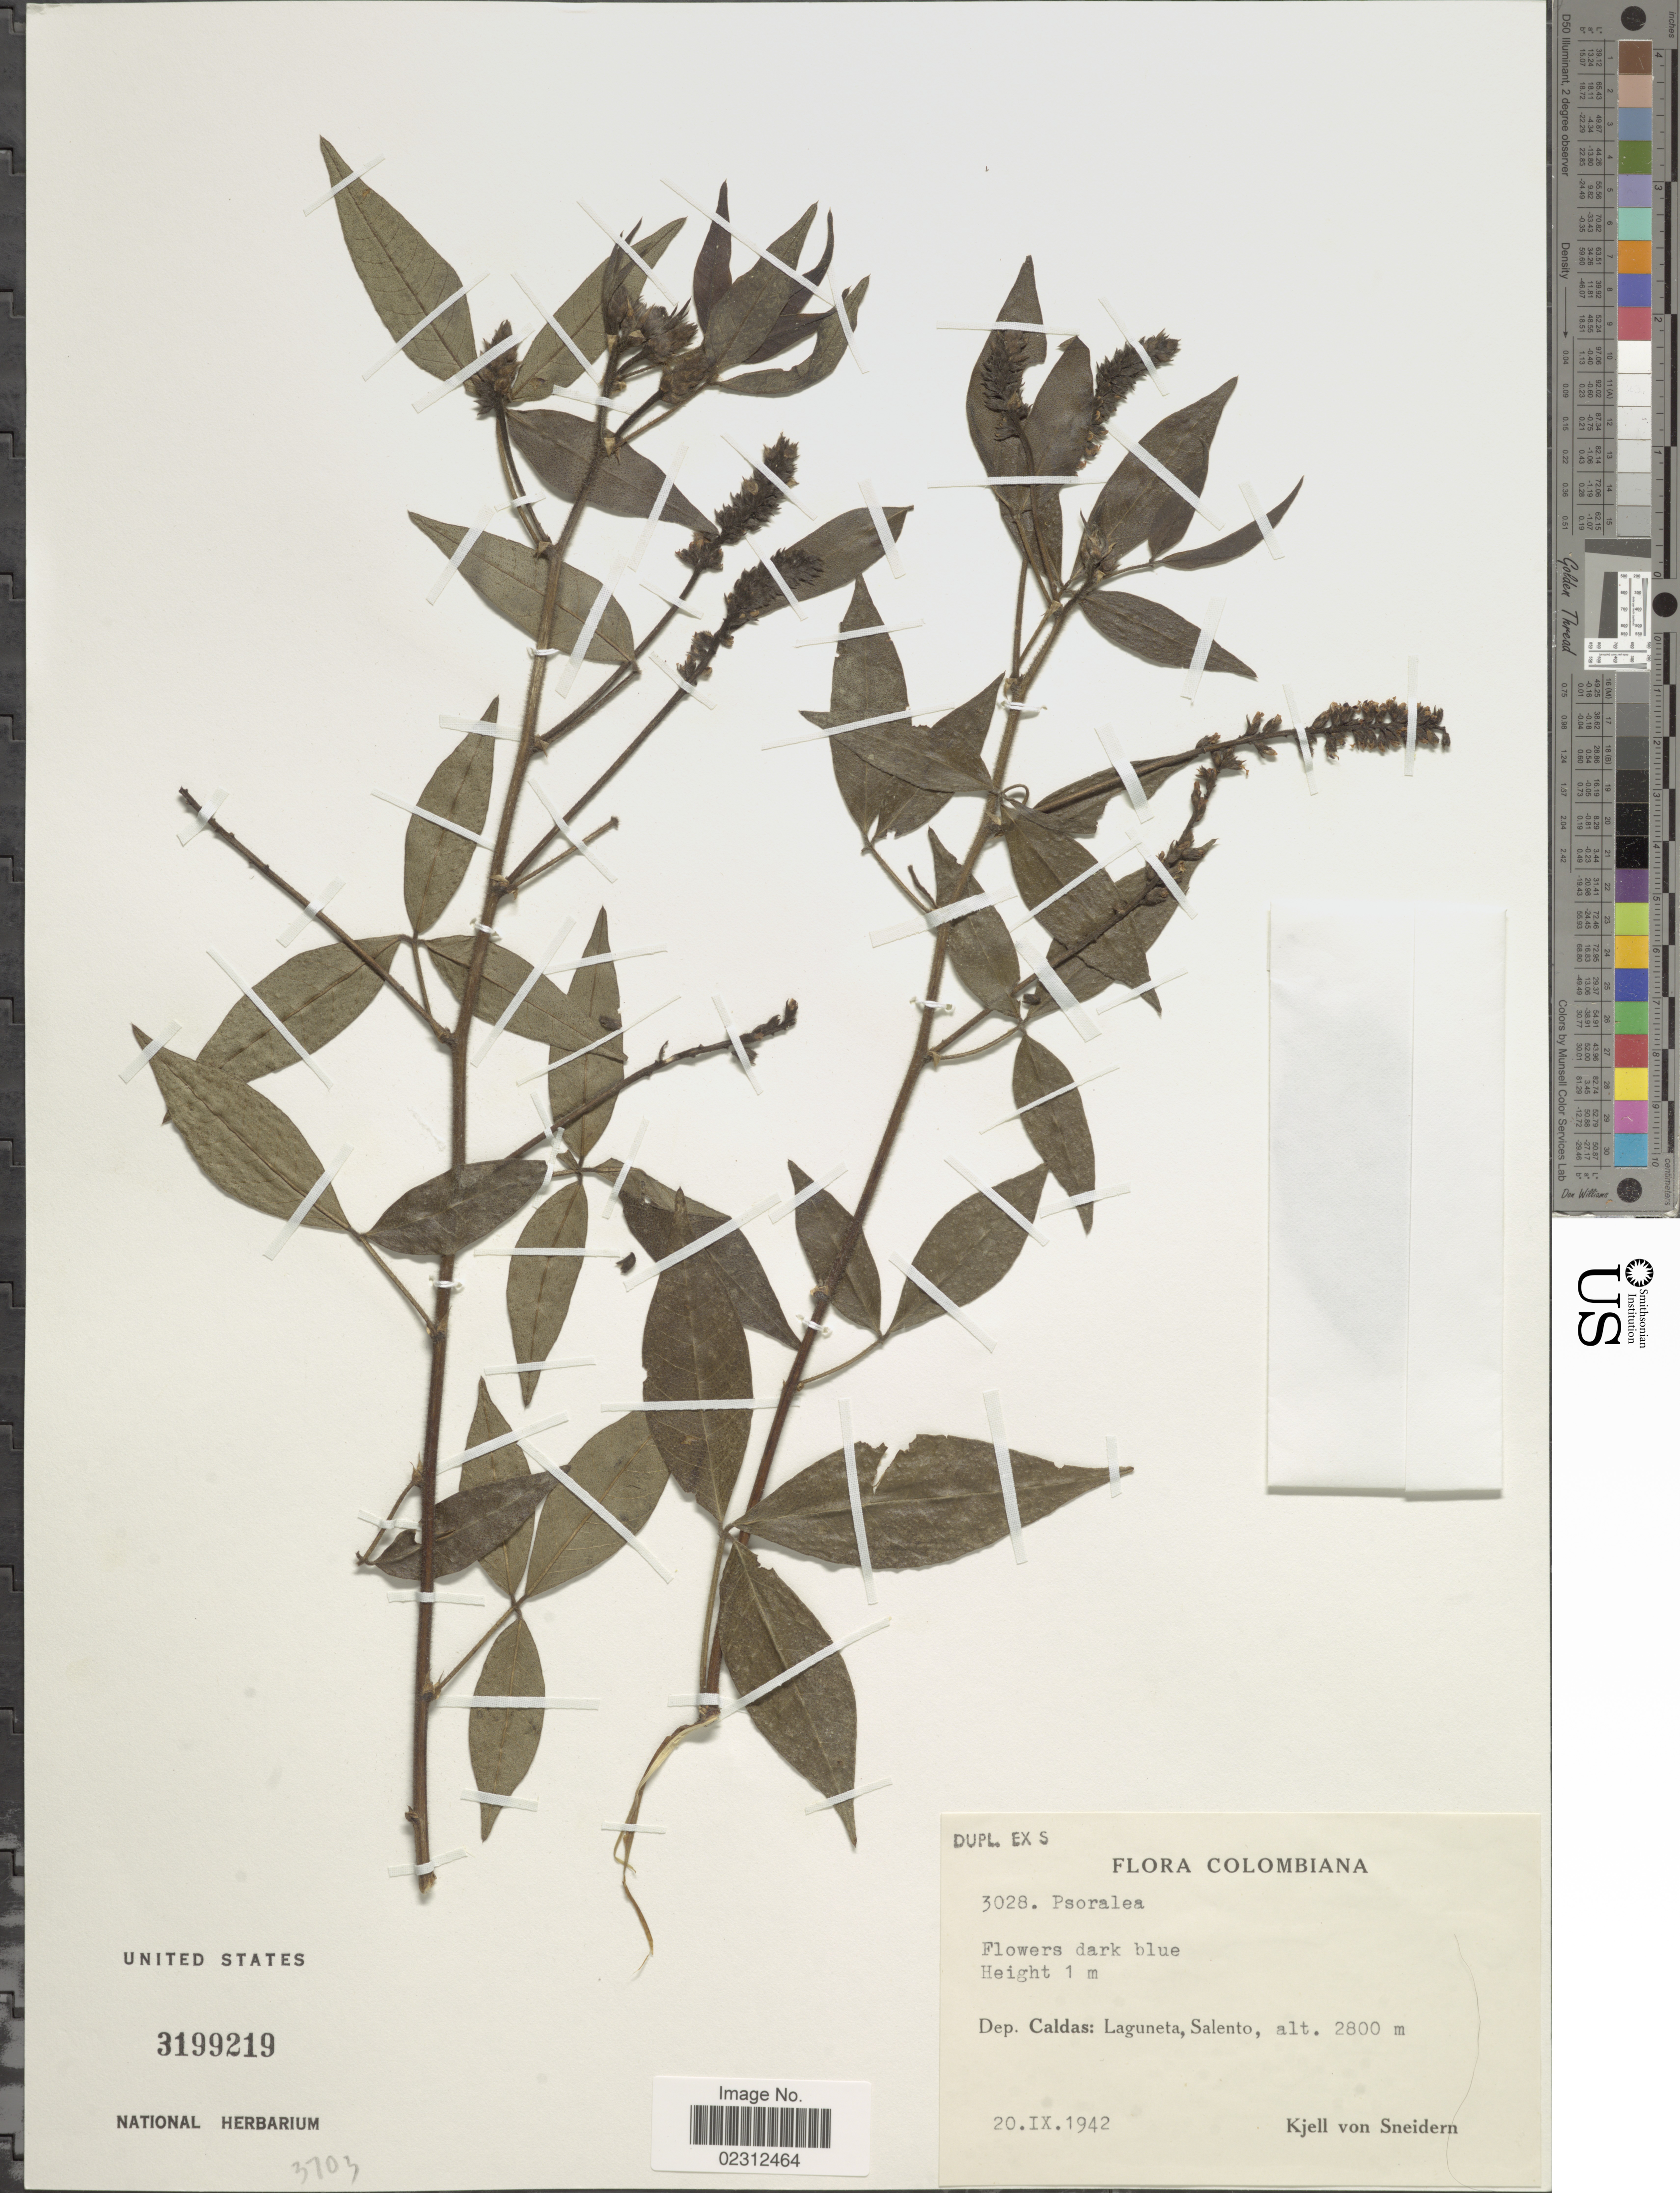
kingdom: Plantae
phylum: Tracheophyta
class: Magnoliopsida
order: Fabales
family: Fabaceae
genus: Psoralea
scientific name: Psoralea sp.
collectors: K. von Sneidern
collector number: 3028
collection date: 1942-09-20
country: Colombia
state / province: Caldas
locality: Laguneta, Salento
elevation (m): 2800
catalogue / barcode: US 3199219